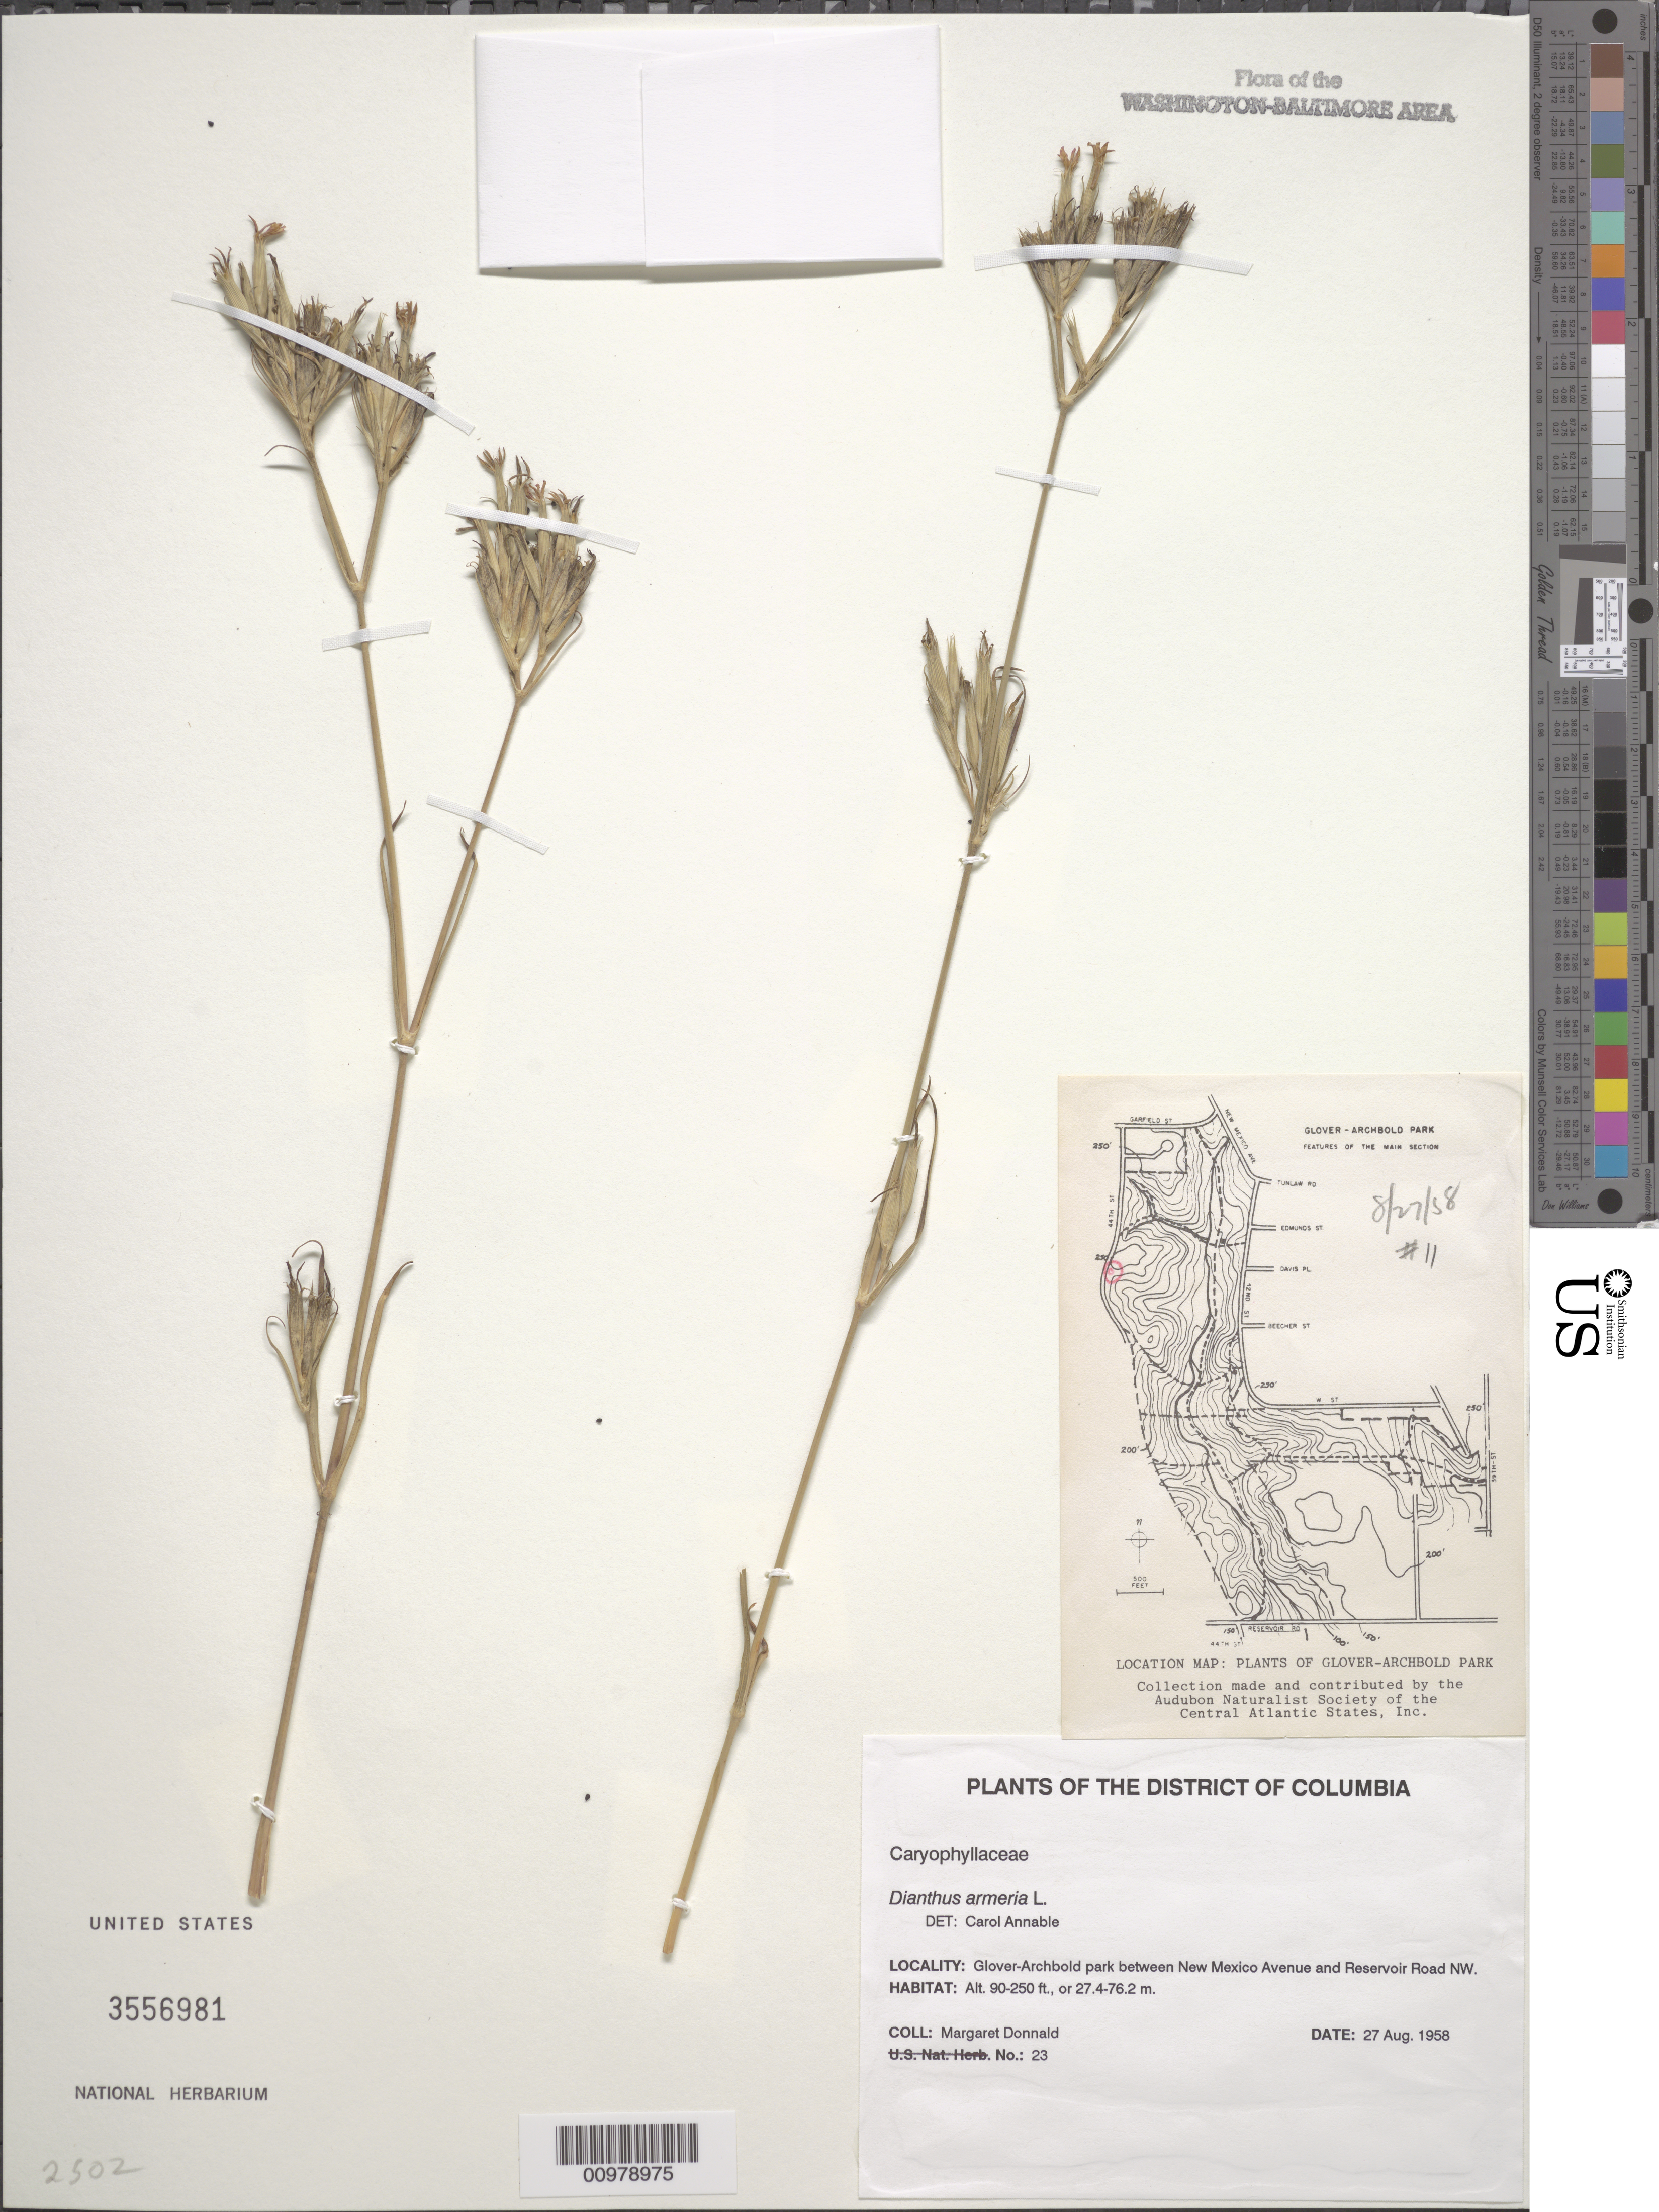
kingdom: Plantae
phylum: Tracheophyta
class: Magnoliopsida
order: Caryophyllales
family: Caryophyllaceae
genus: Dianthus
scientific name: Dianthus armeria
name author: L.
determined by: Annable, C. R.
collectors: M. Donnald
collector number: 23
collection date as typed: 27 Aug 1958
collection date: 1958-08-27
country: United States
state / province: District of Columbia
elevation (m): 27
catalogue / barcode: US 3556981